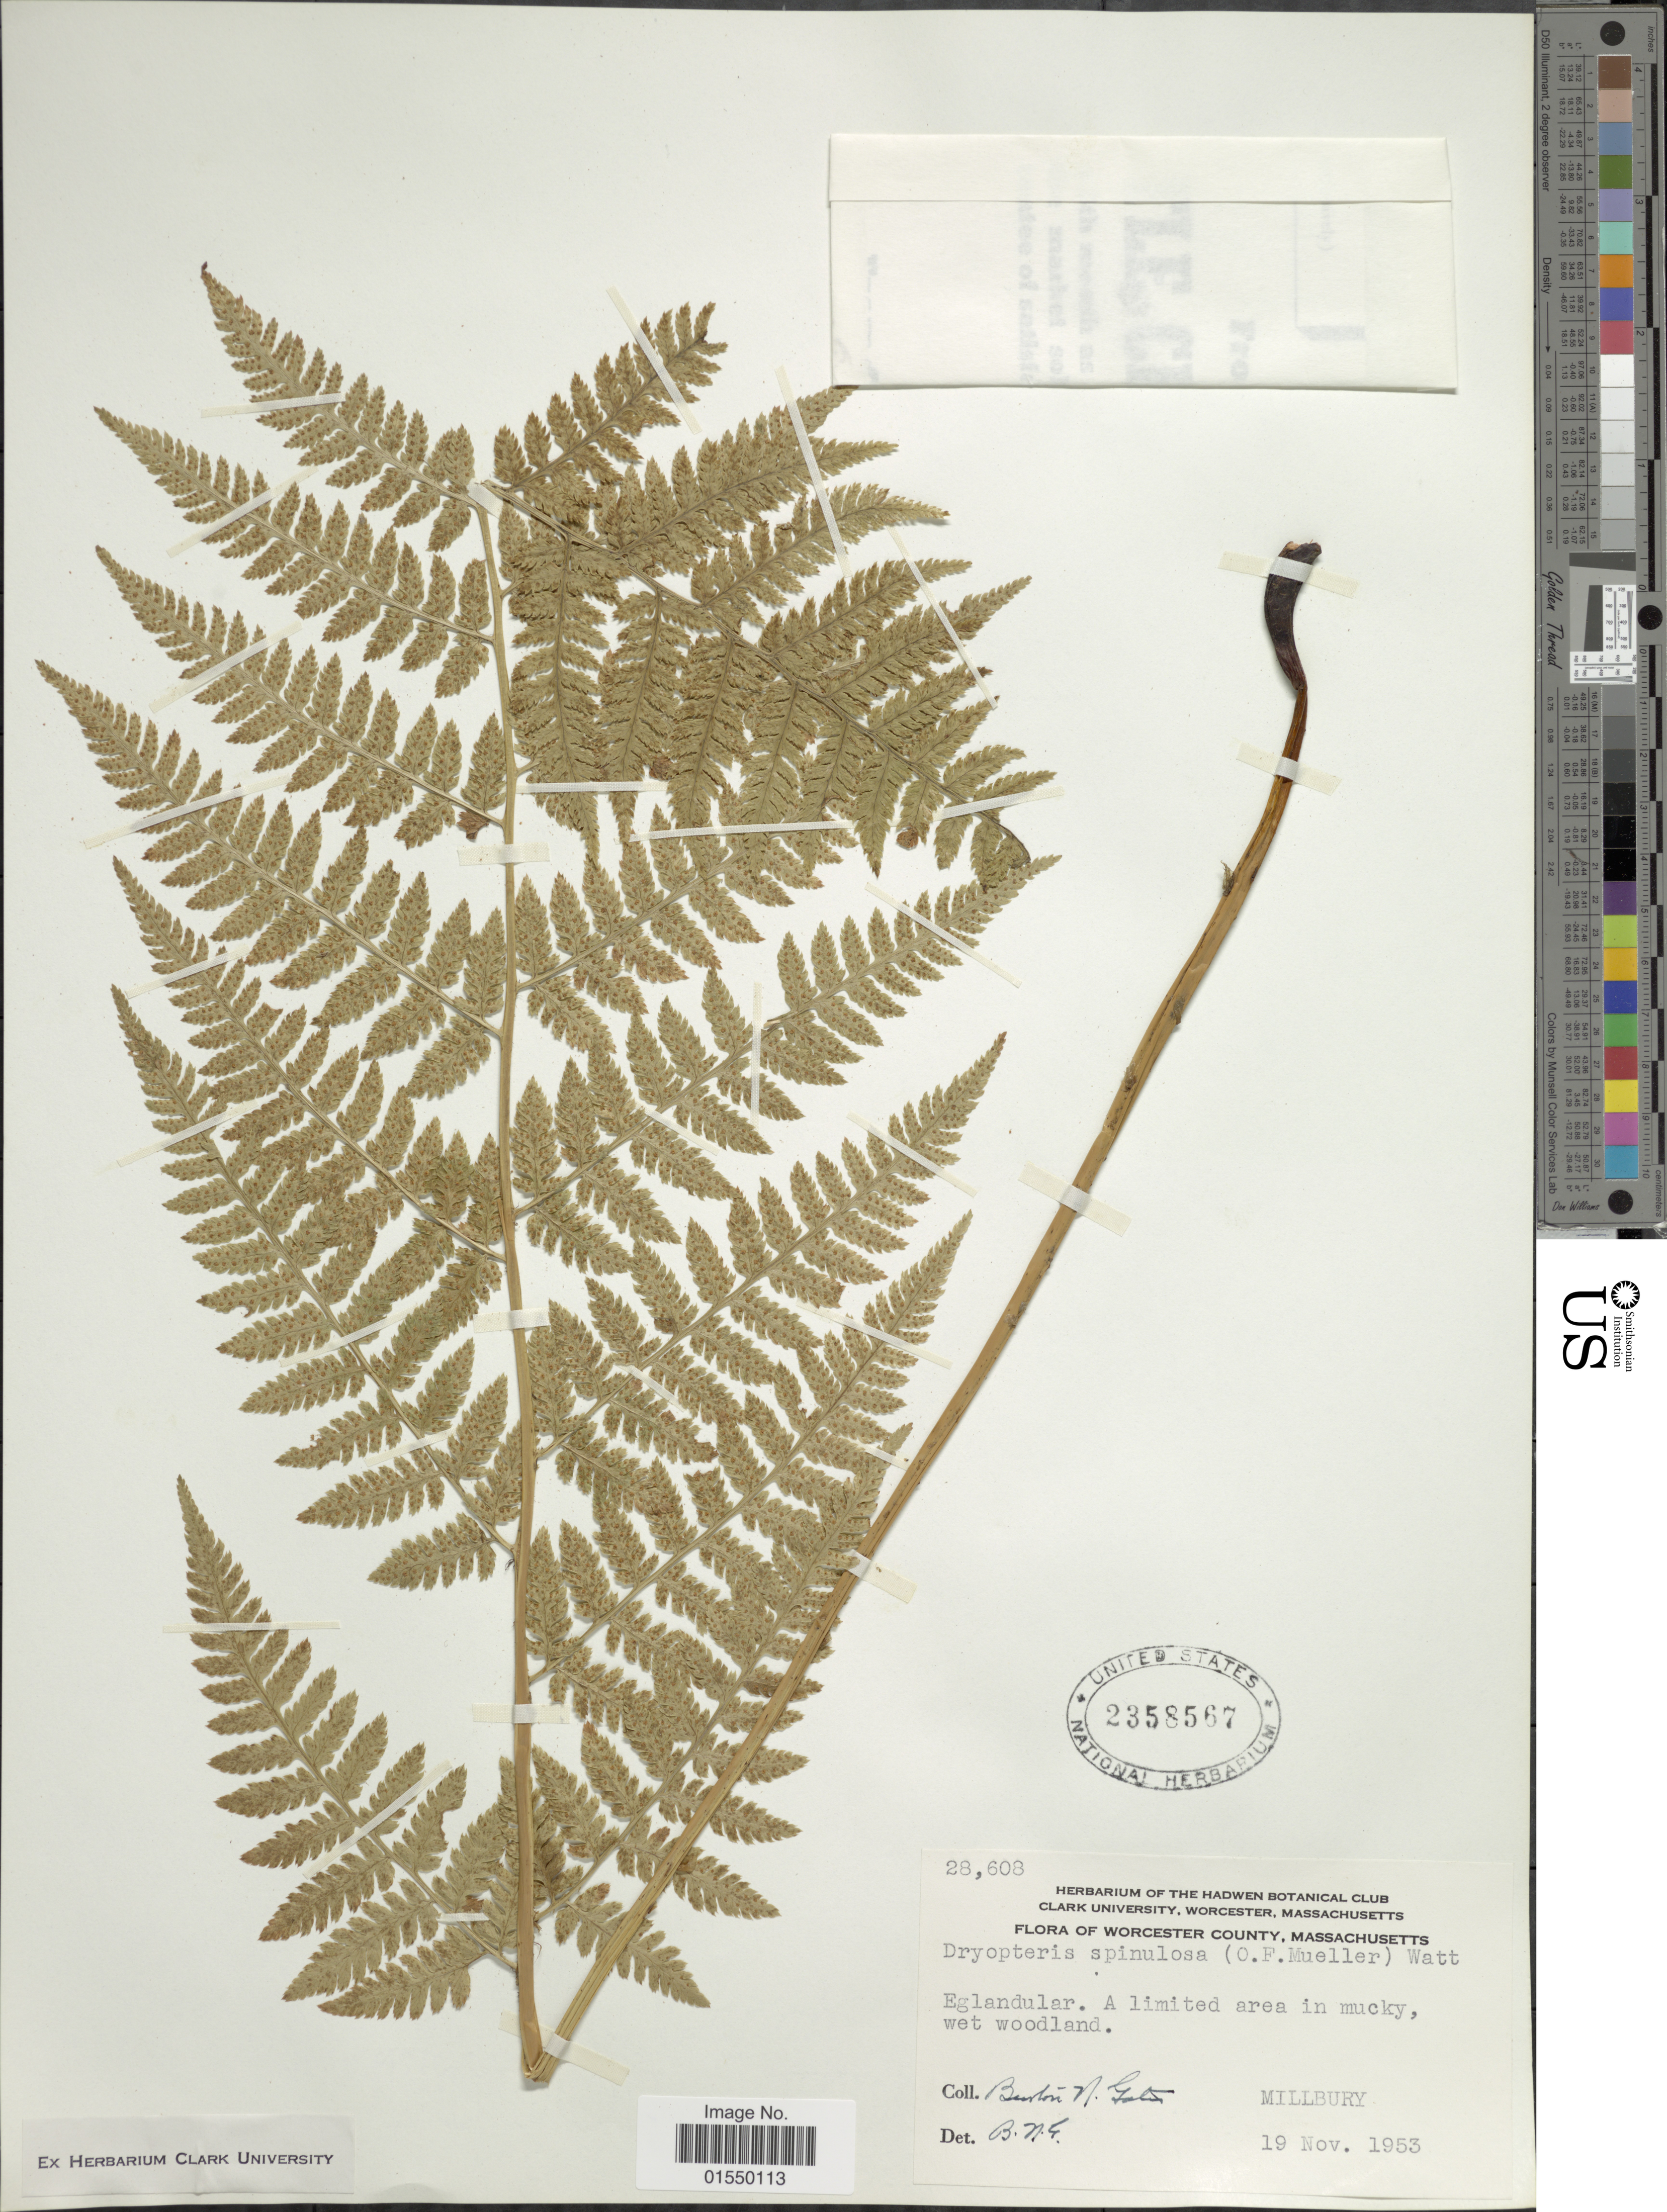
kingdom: Plantae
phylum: Tracheophyta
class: Polypodiopsida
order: Polypodiales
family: Dryopteridaceae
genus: Dryopteris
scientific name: Dryopteris carthusiana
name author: (Villars) H.P. Fuchs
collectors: B. N. Gates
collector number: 28608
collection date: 1953-11-19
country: United States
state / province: Massachusetts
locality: Worcester County, Millbury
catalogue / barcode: US 2358567